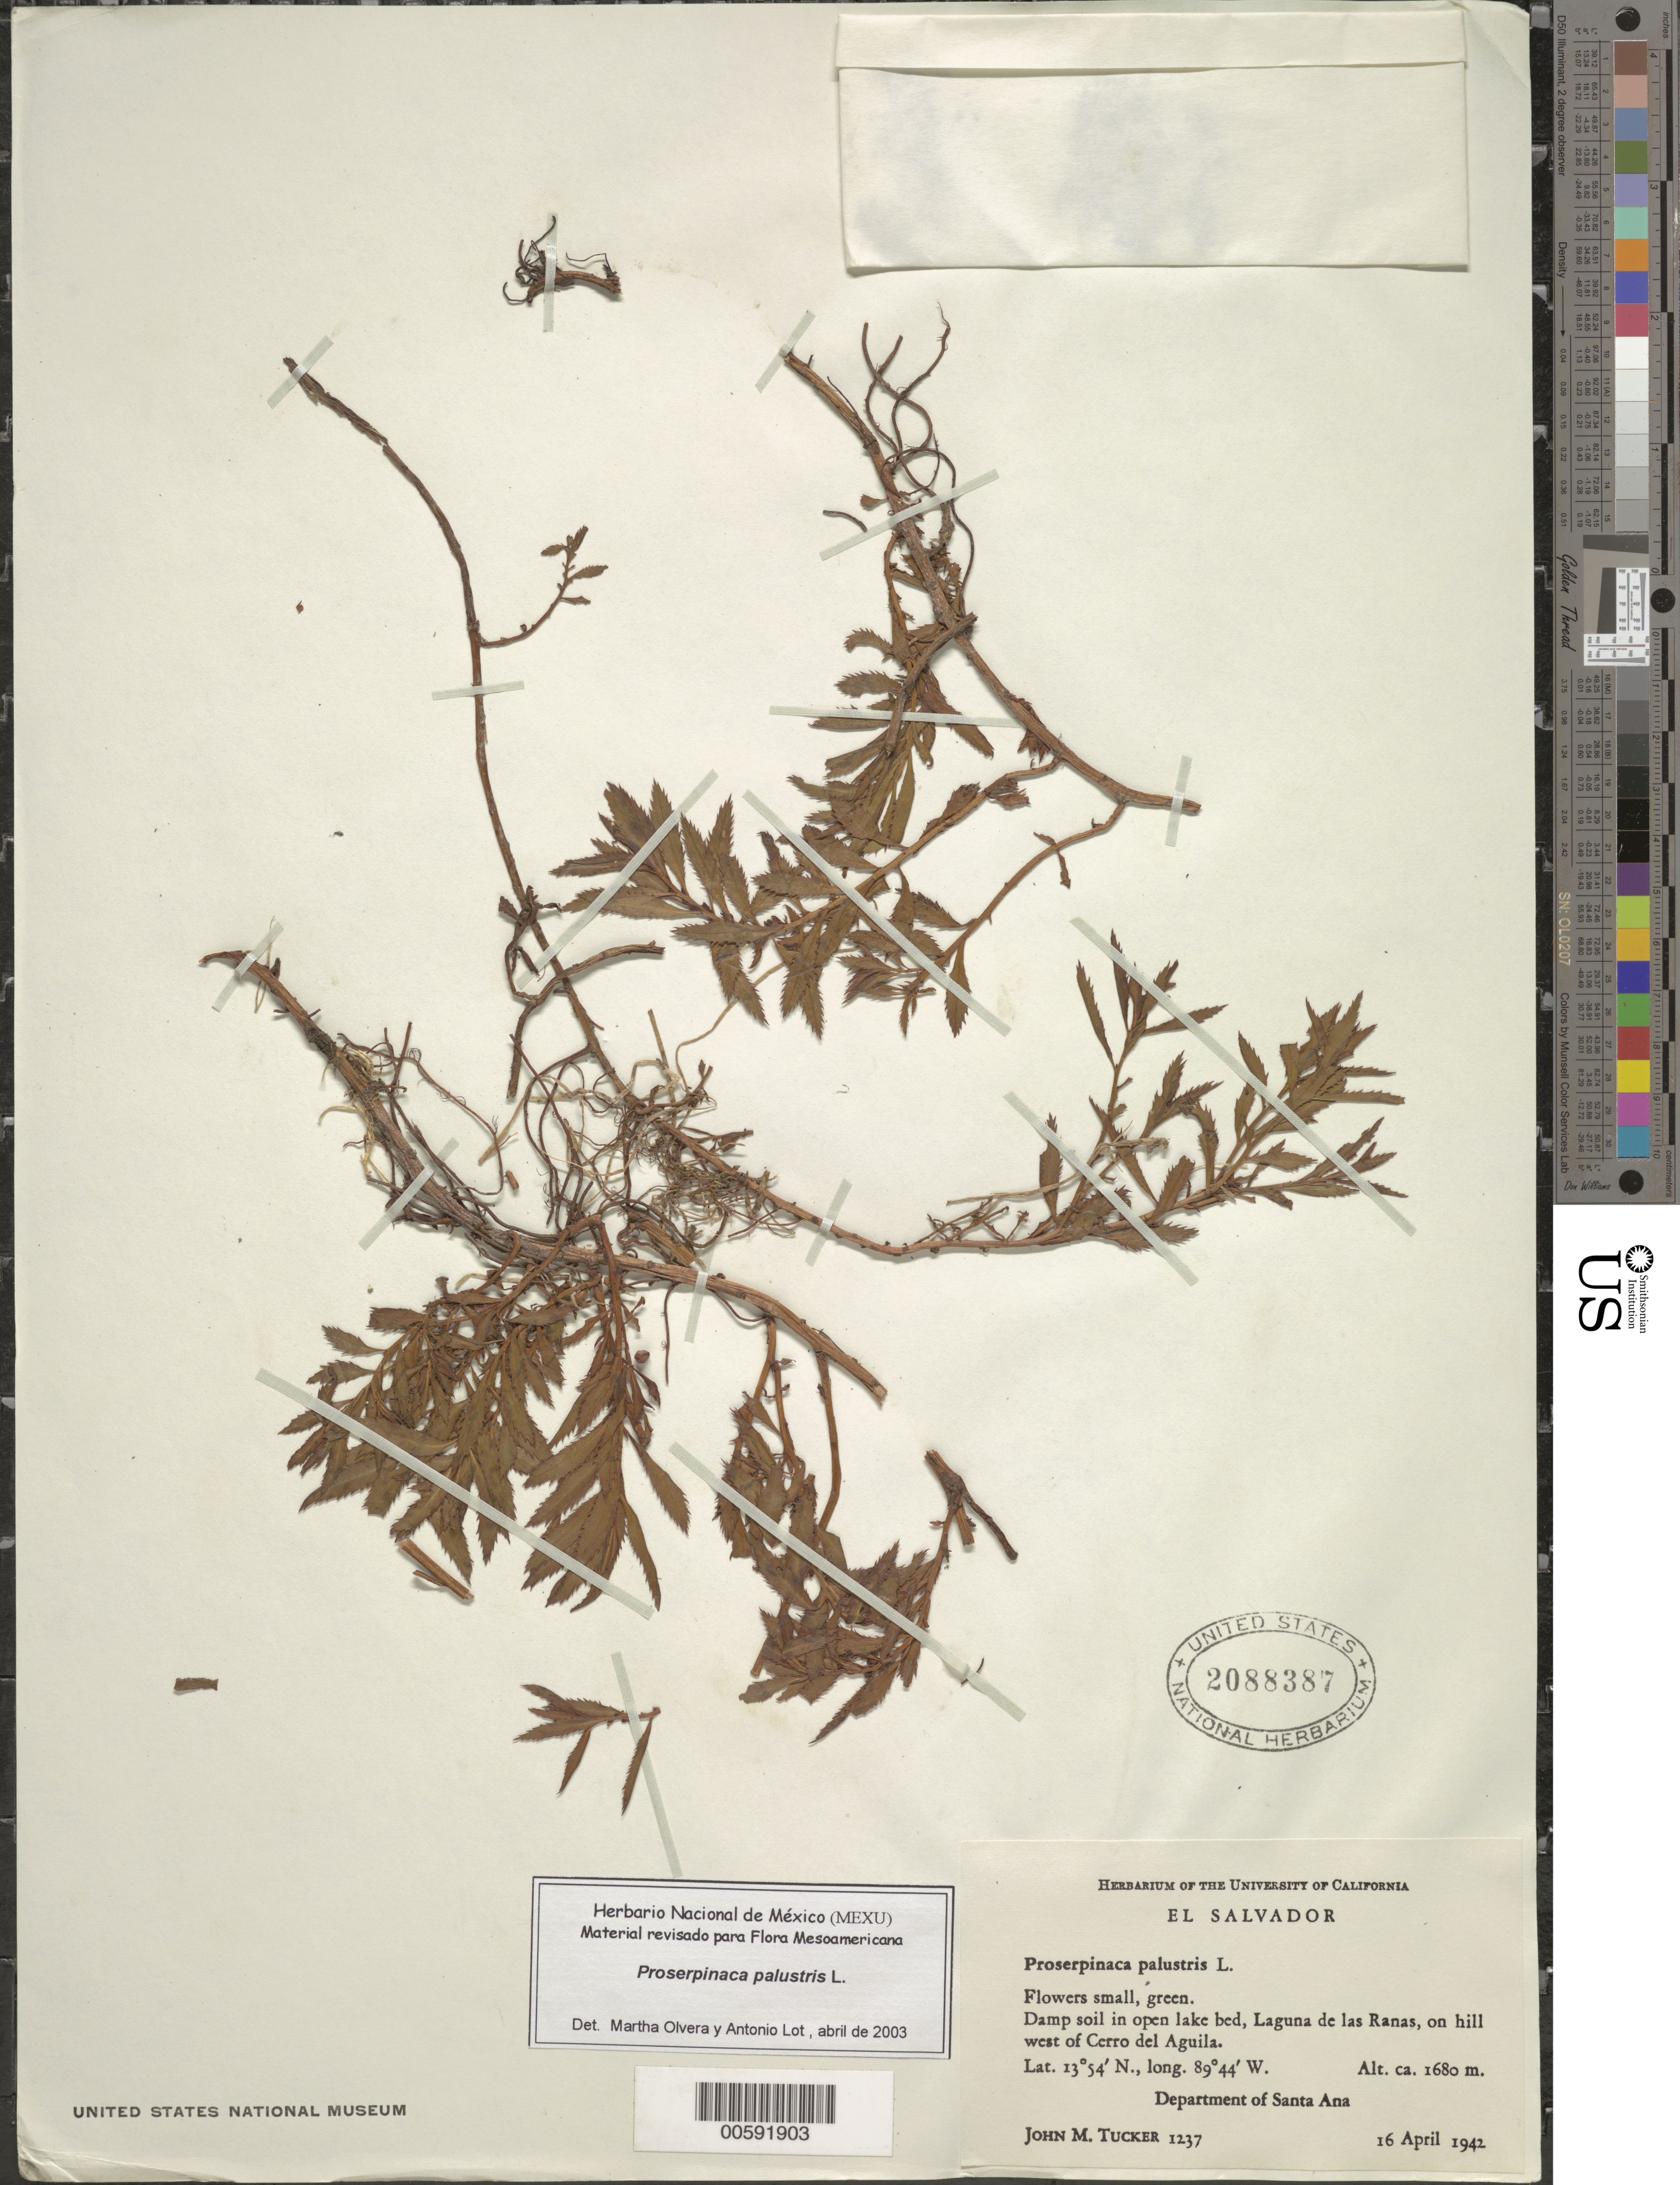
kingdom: Plantae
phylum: Tracheophyta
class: Magnoliopsida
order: Saxifragales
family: Haloragaceae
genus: Proserpinaca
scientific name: Proserpinaca palustris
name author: L.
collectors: J. M. Tucker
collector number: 1237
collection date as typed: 16 Apr 1942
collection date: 1942-04-16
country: El Salvador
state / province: Santa Ana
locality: Laguna de las Ranas, W of Cerro del Aguila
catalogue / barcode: US 2088387